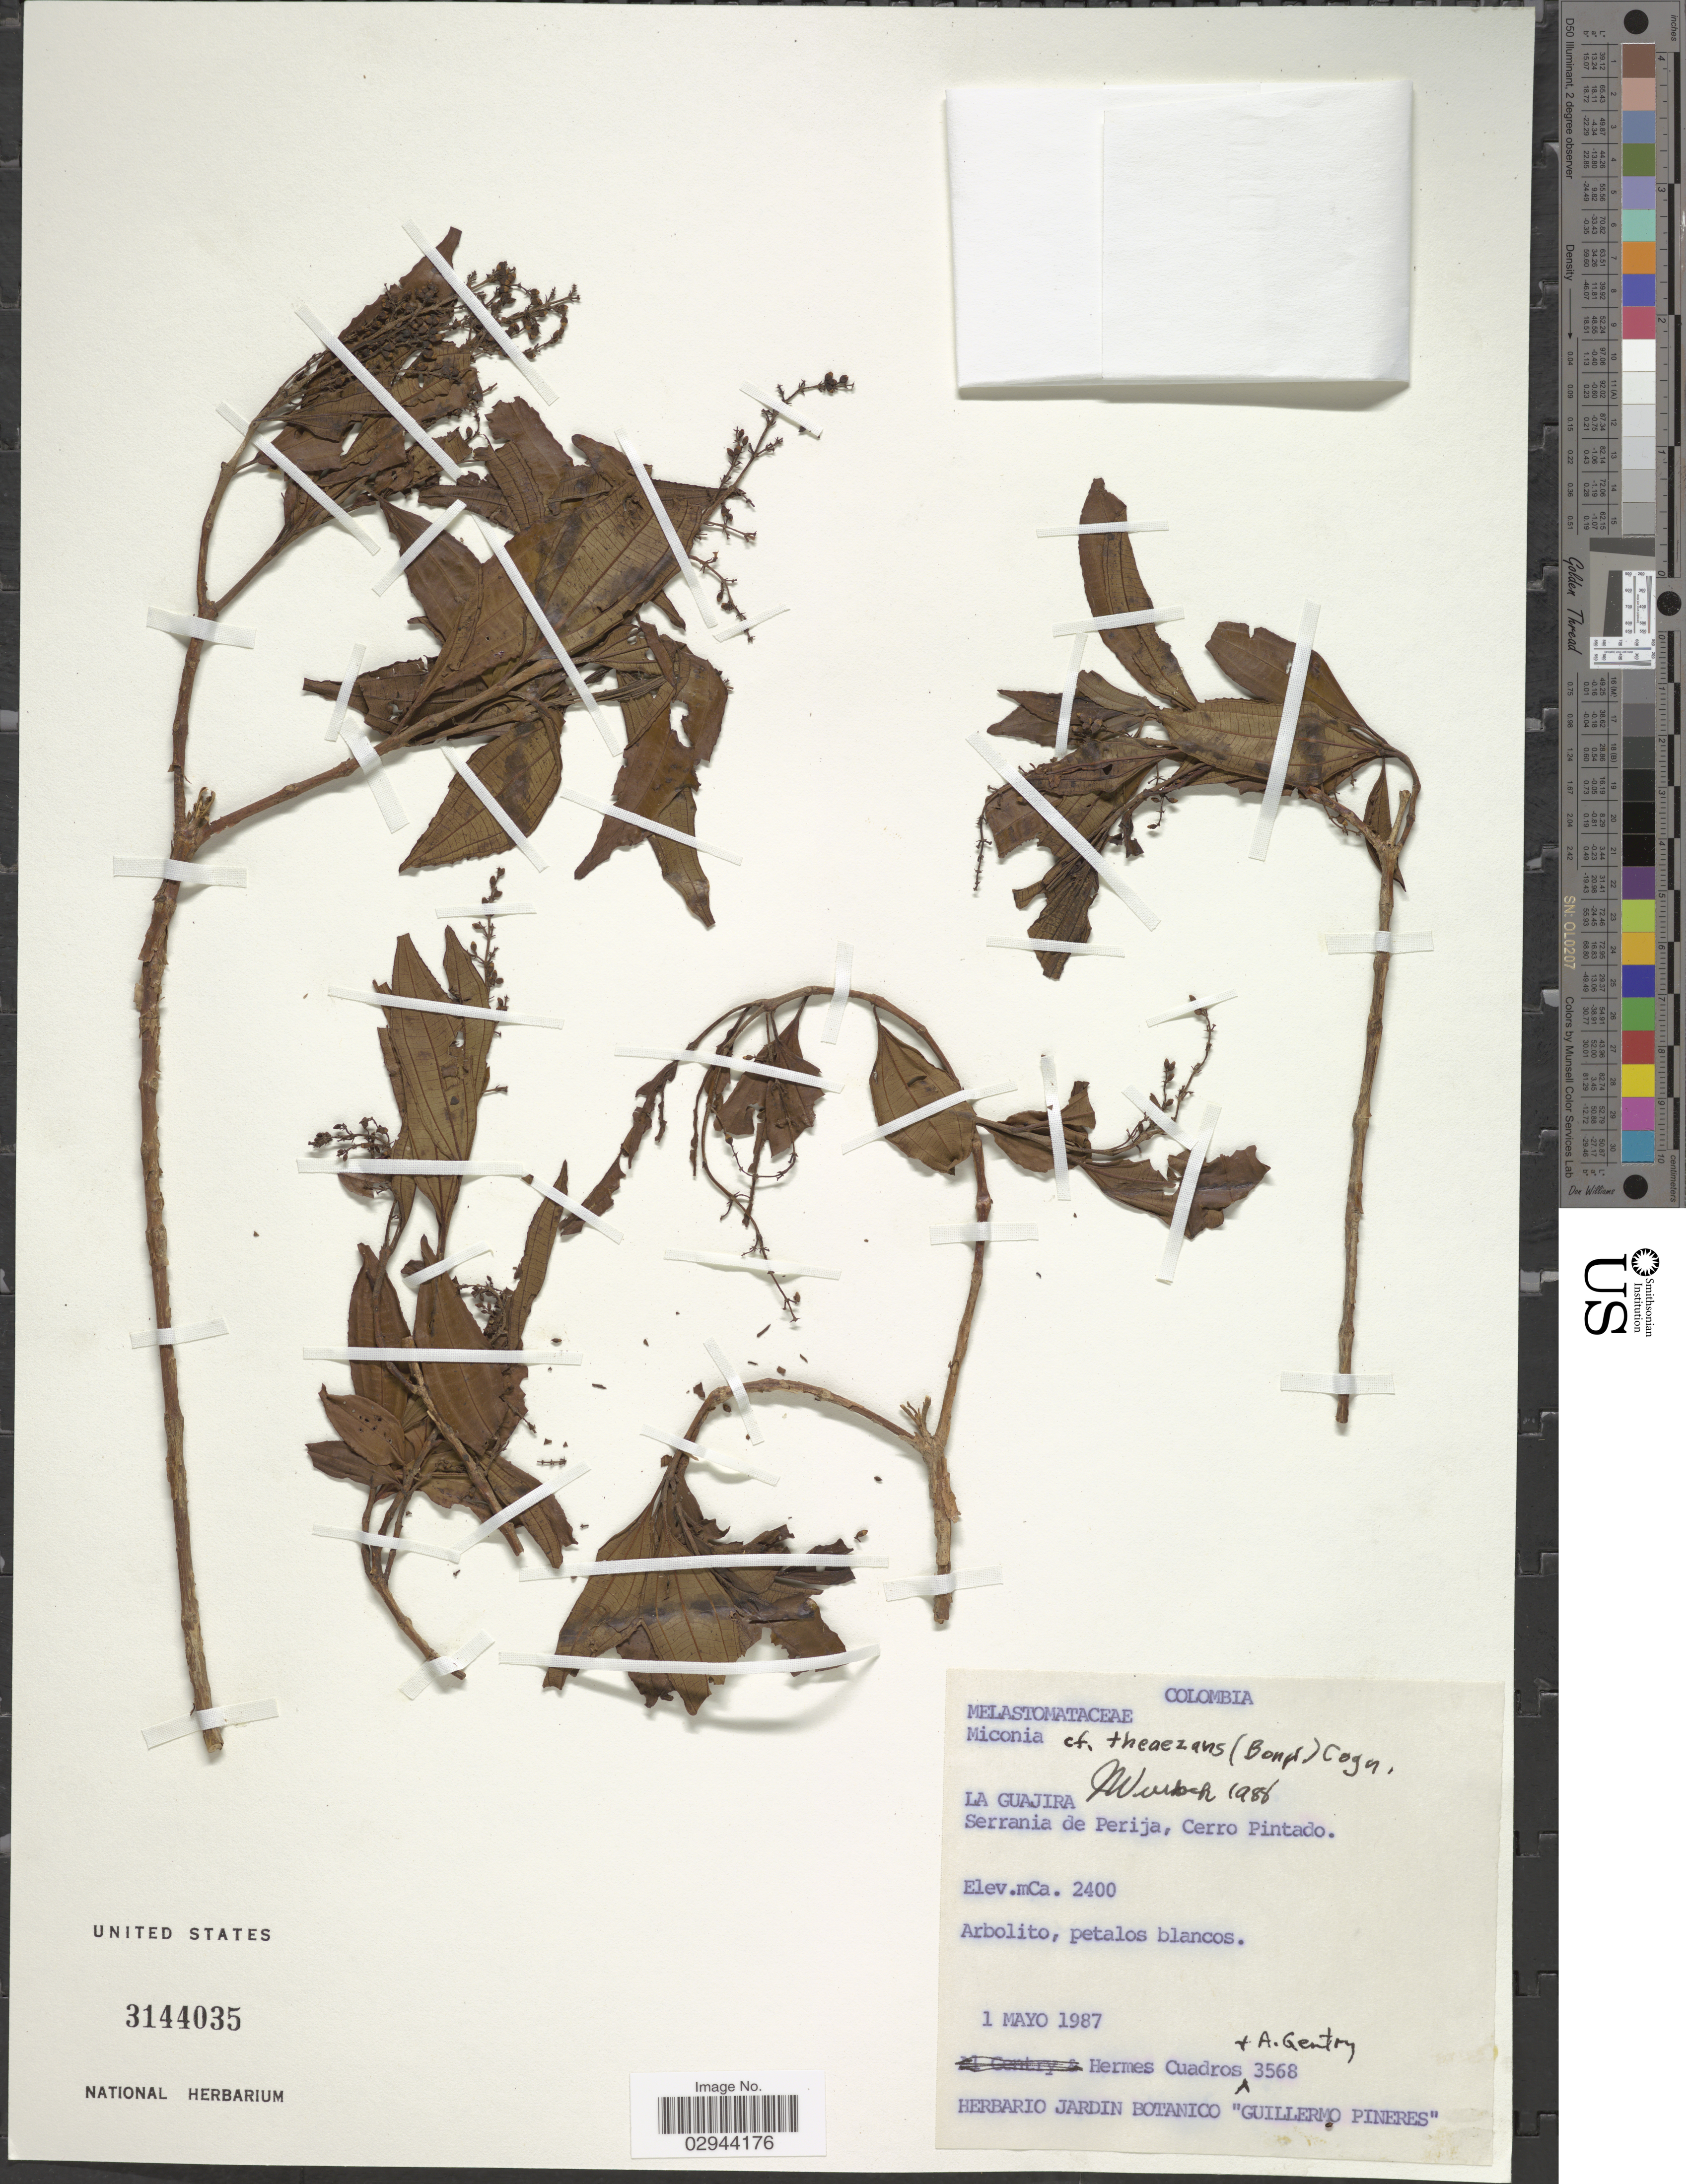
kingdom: Plantae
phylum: Tracheophyta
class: Magnoliopsida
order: Myrtales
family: Melastomataceae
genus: Miconia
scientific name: Miconia theizans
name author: (Bonpl.) Cogn.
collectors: H. Cuadros & A. H. Gentry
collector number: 3568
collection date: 1987-05-01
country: Colombia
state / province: La Guajira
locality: Serrania de Perija, Cerro Pintado.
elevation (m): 2400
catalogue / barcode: US 3144035